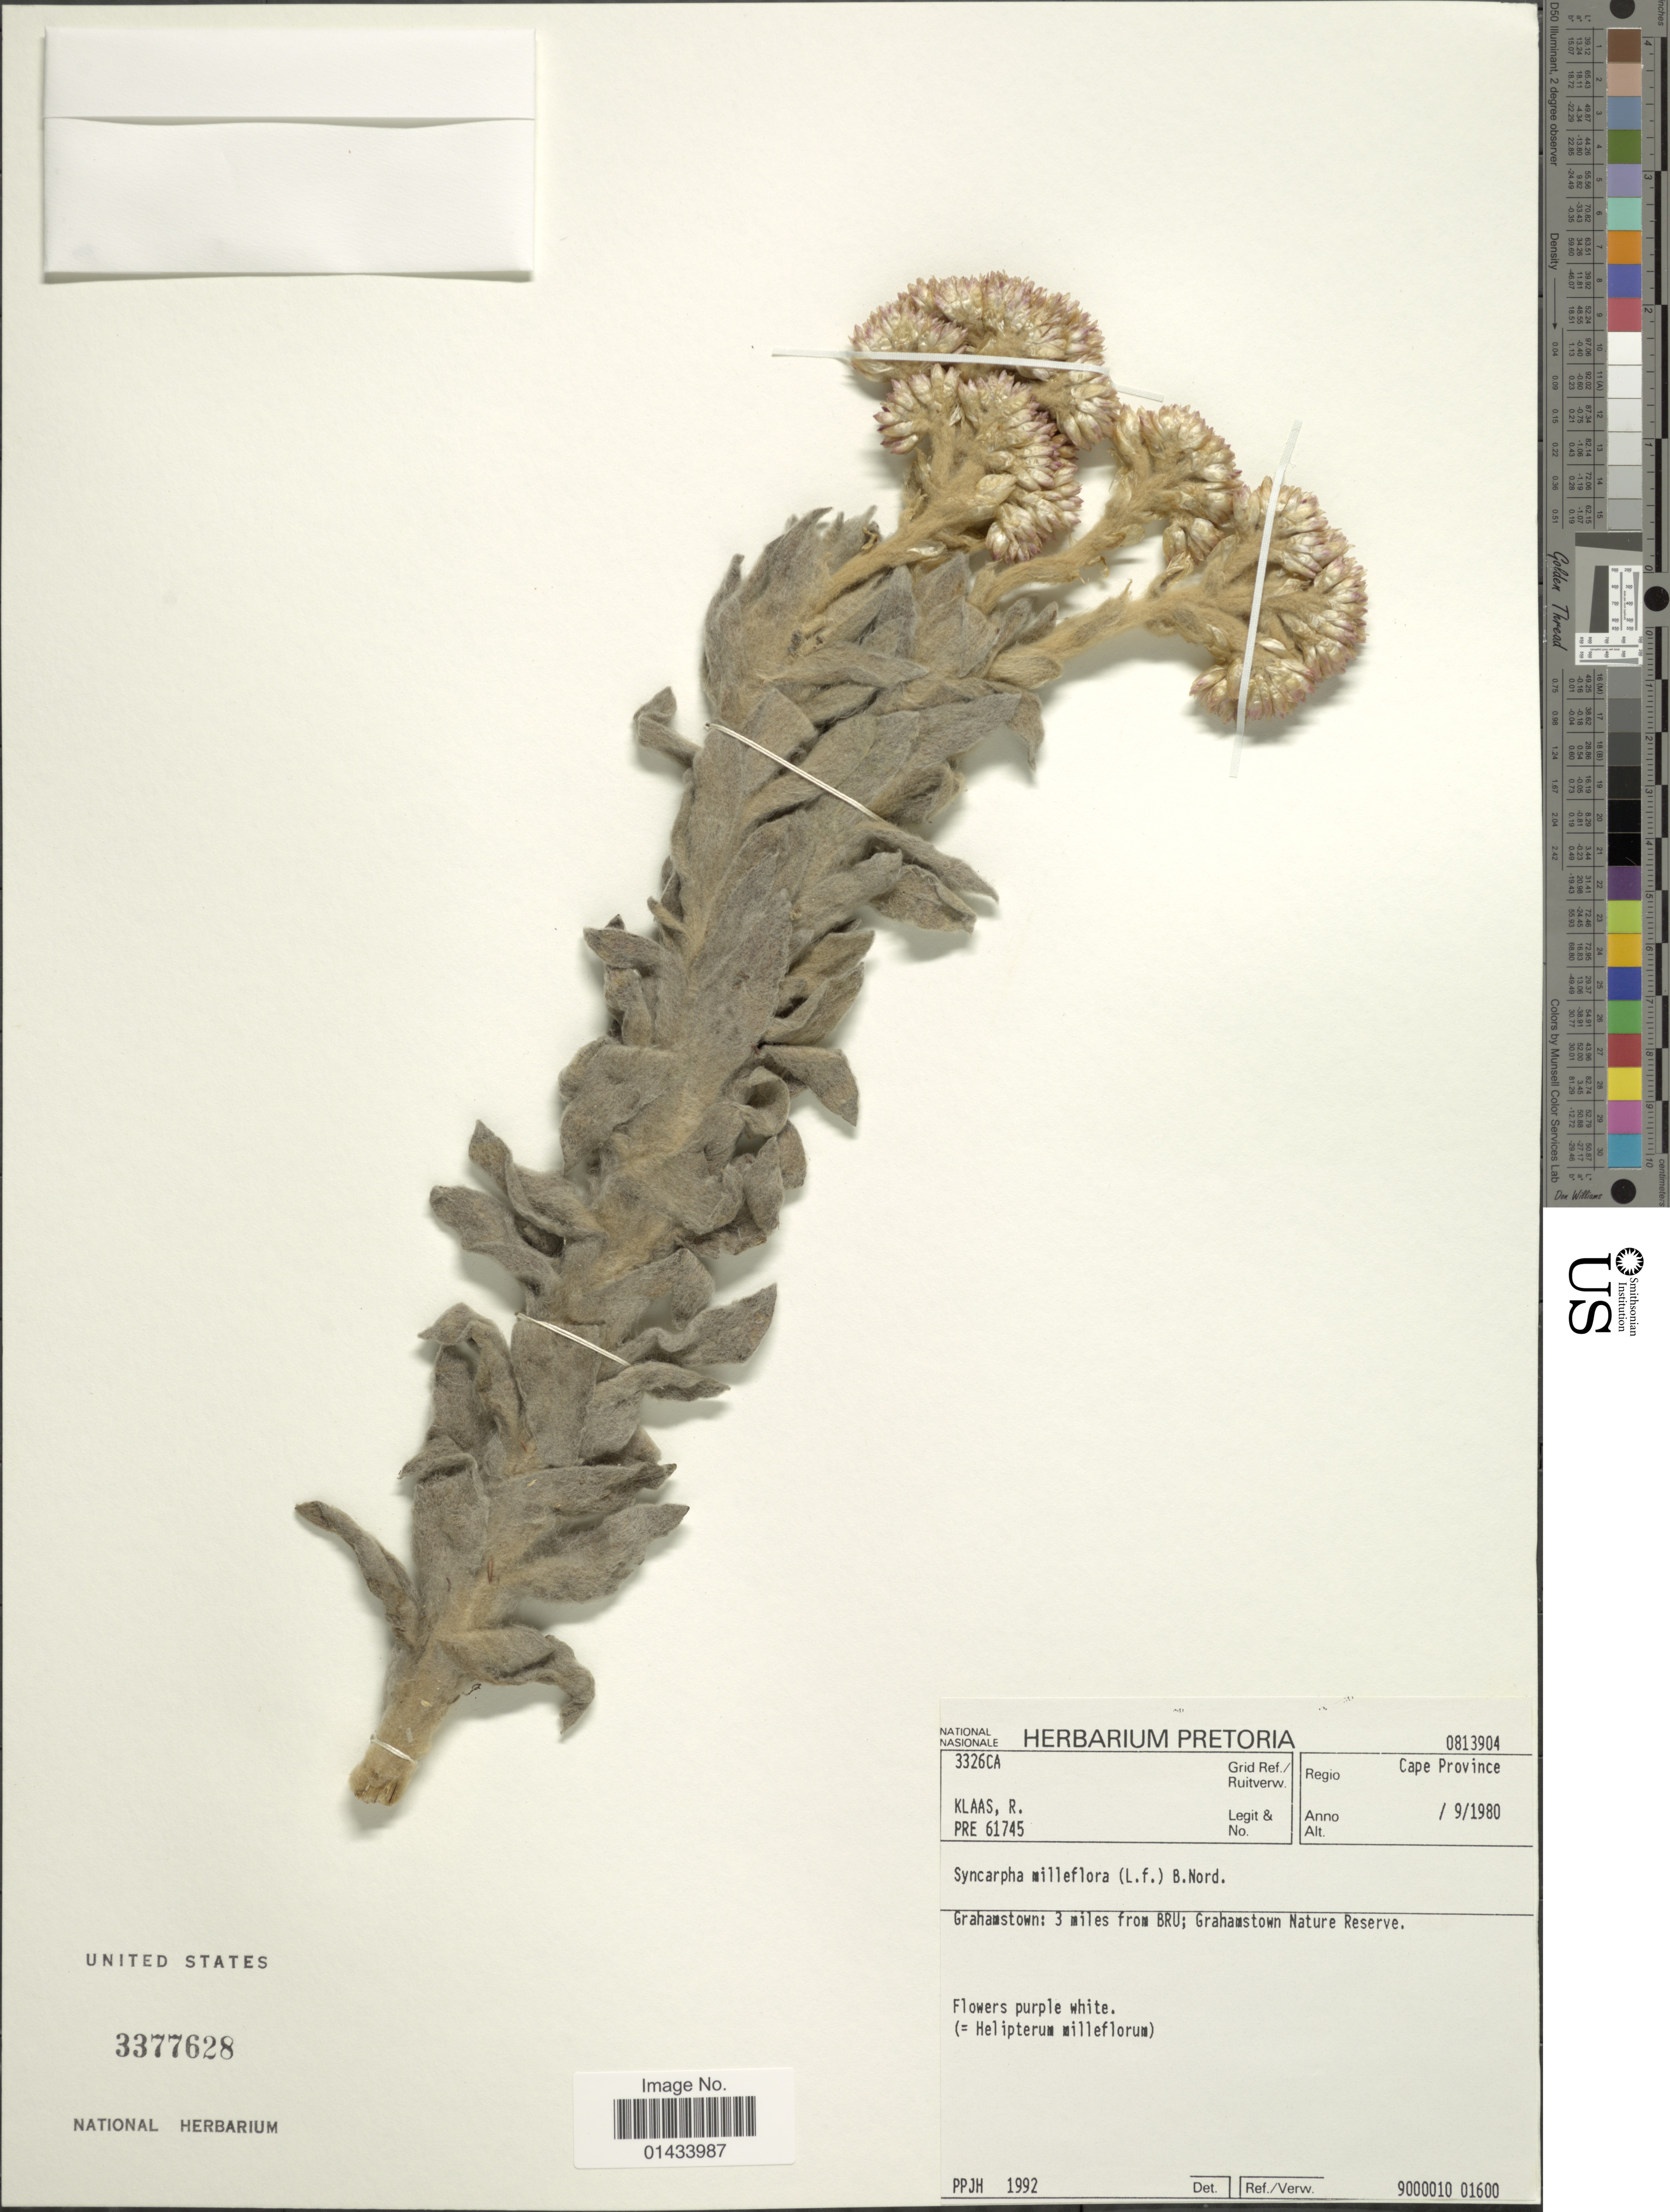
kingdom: Plantae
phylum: Tracheophyta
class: Magnoliopsida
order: Asterales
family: Asteraceae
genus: Syncarpha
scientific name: Syncarpha milleflorum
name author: (L. f.) B. Nord.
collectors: R. Klaas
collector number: PRE61745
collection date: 1980-09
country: South Africa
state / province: Eastern Cape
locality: Grahamstown: 3 miles from BRU; Grahamston Nature Reserve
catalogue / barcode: US 3377628